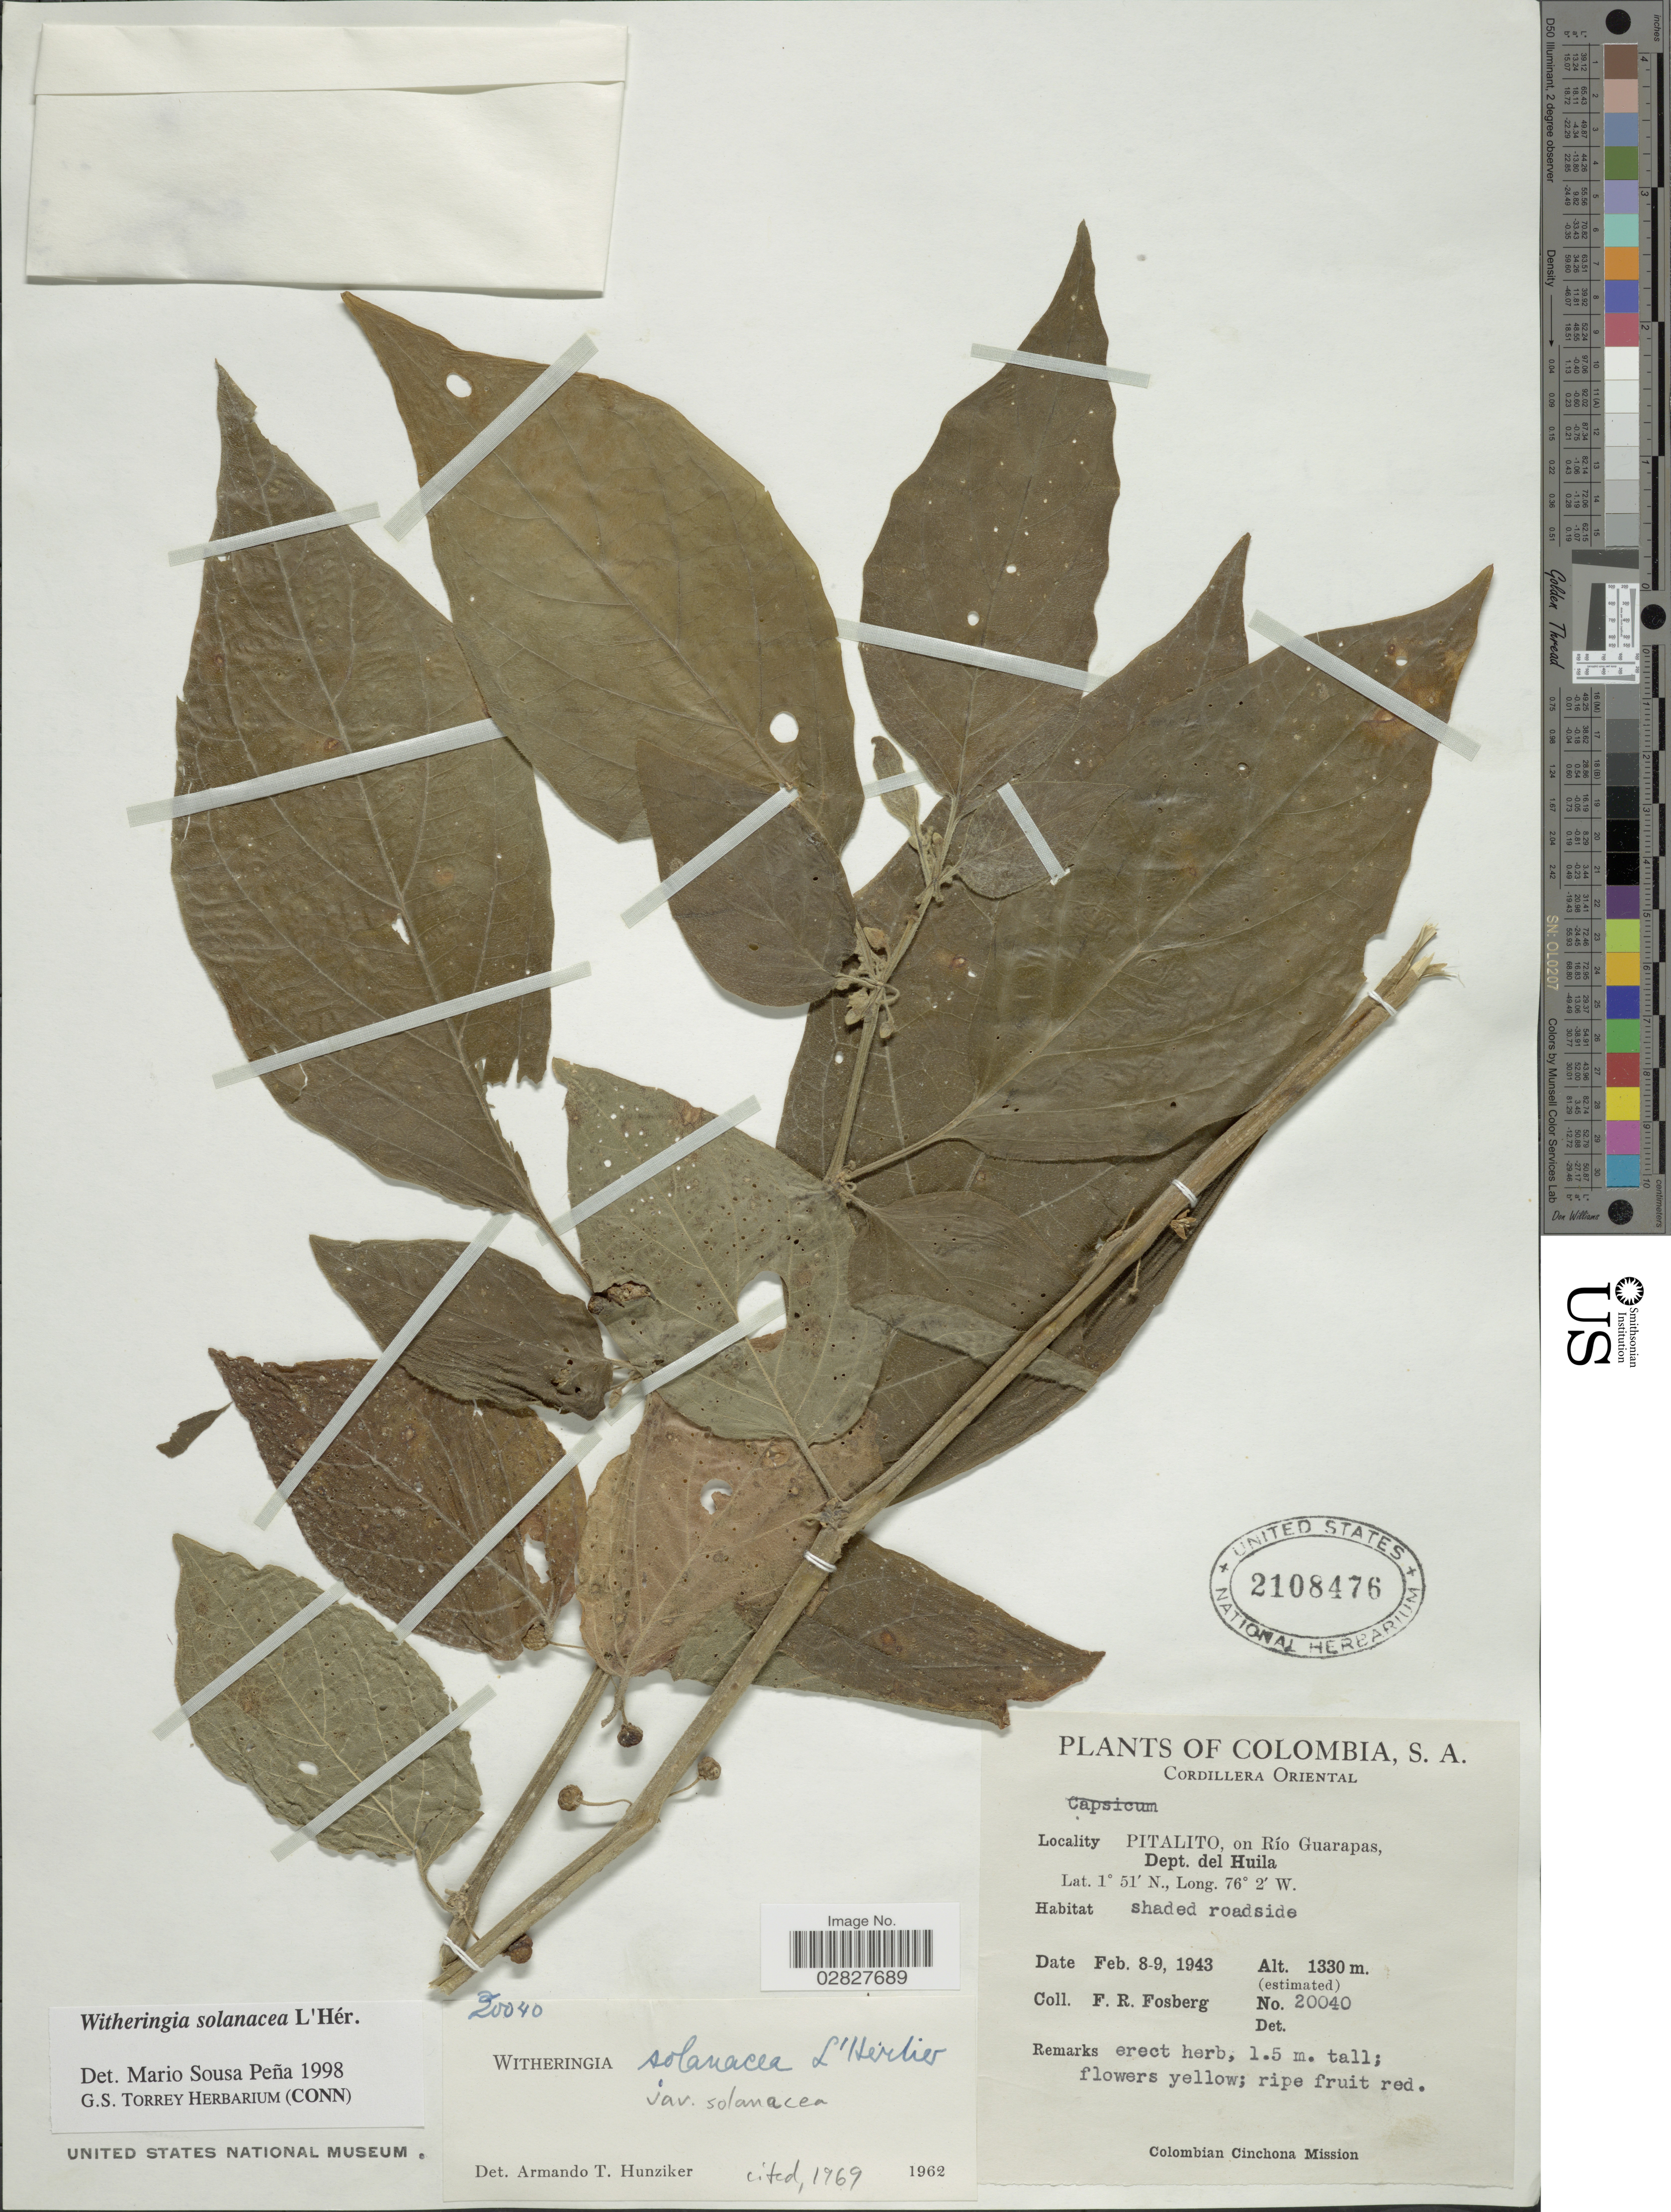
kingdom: Plantae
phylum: Tracheophyta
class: Magnoliopsida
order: Solanales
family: Solanaceae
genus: Witheringia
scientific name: Witheringia solanacea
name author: L'Hér.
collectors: F. R. Fosberg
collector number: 20040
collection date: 1943-02-08/1943-02-09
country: Colombia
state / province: Huila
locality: Cordillera Oriental. Pitalito, on Río Guarapas, Dept. del Huila.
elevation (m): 1330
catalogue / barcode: US 2108476